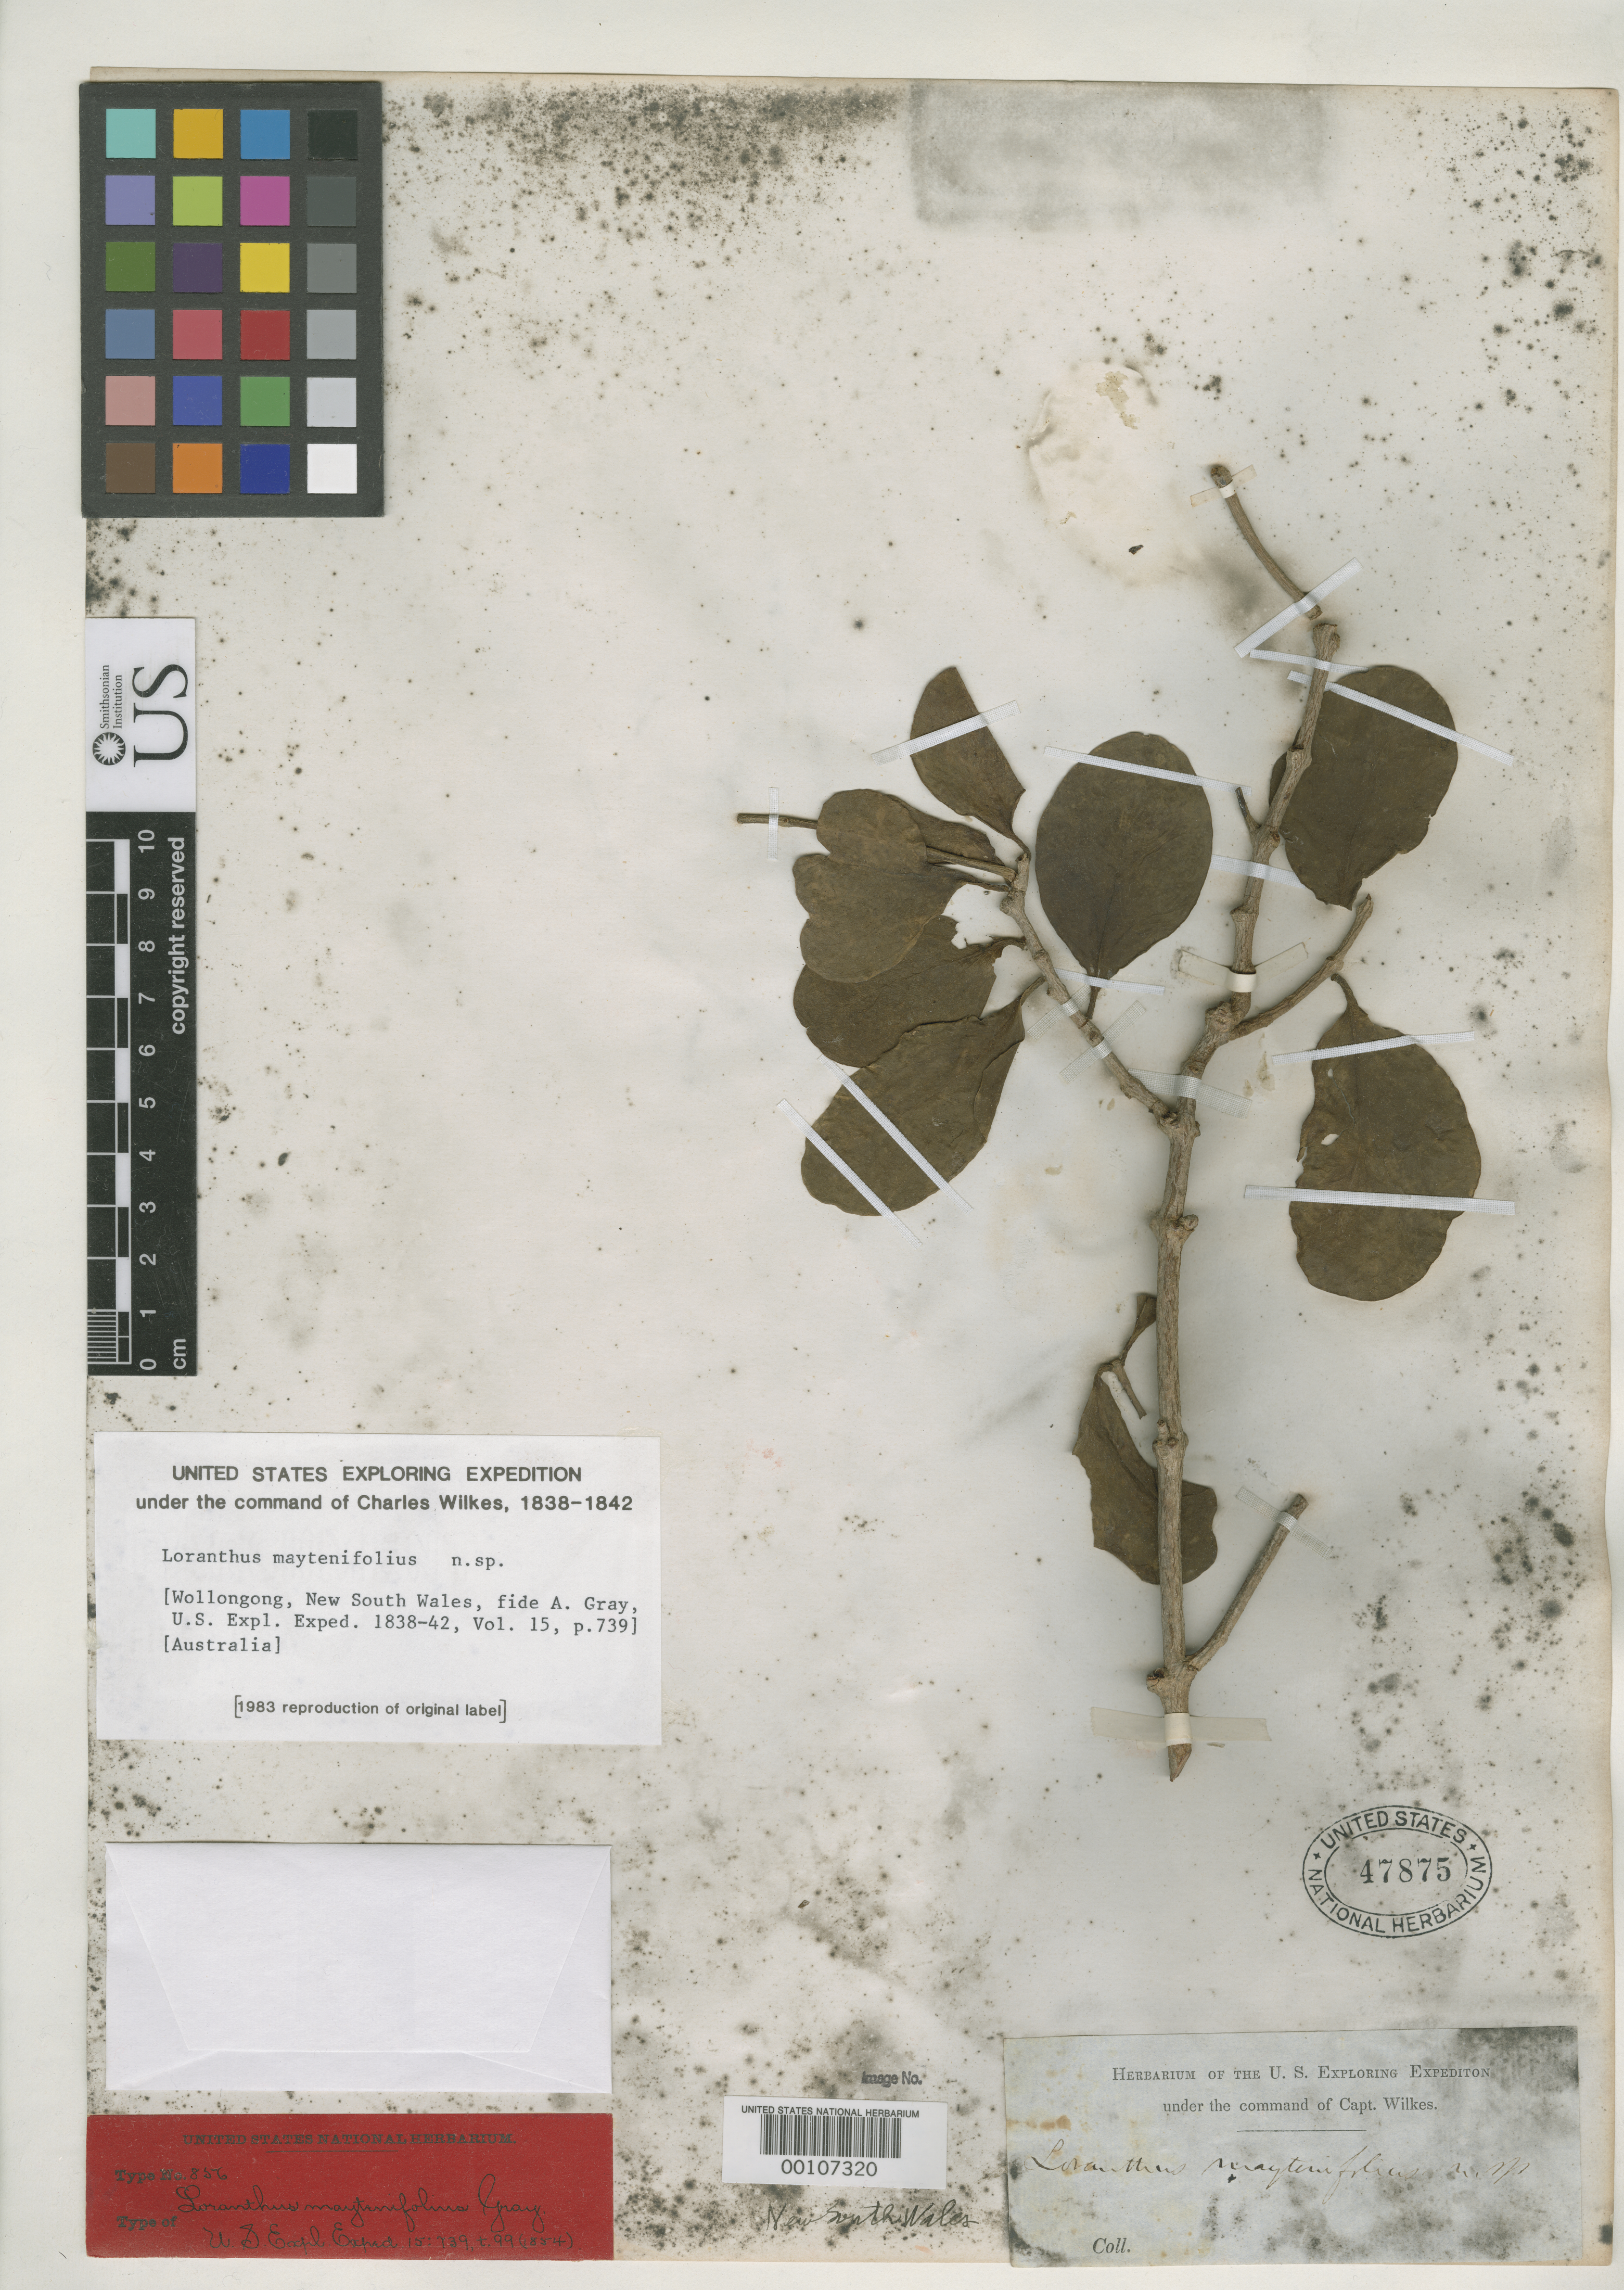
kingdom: Plantae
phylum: Tracheophyta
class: Magnoliopsida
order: Santalales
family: Loranthaceae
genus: Loranthus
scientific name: Loranthus maytenifolius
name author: A. Gray in Wilkes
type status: Holotype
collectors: Wilkes Explor. Exped.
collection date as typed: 1838 to -- --- 1842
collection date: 1838/1842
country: Australia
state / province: New South Wales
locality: Wollongong.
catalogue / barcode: US 47875